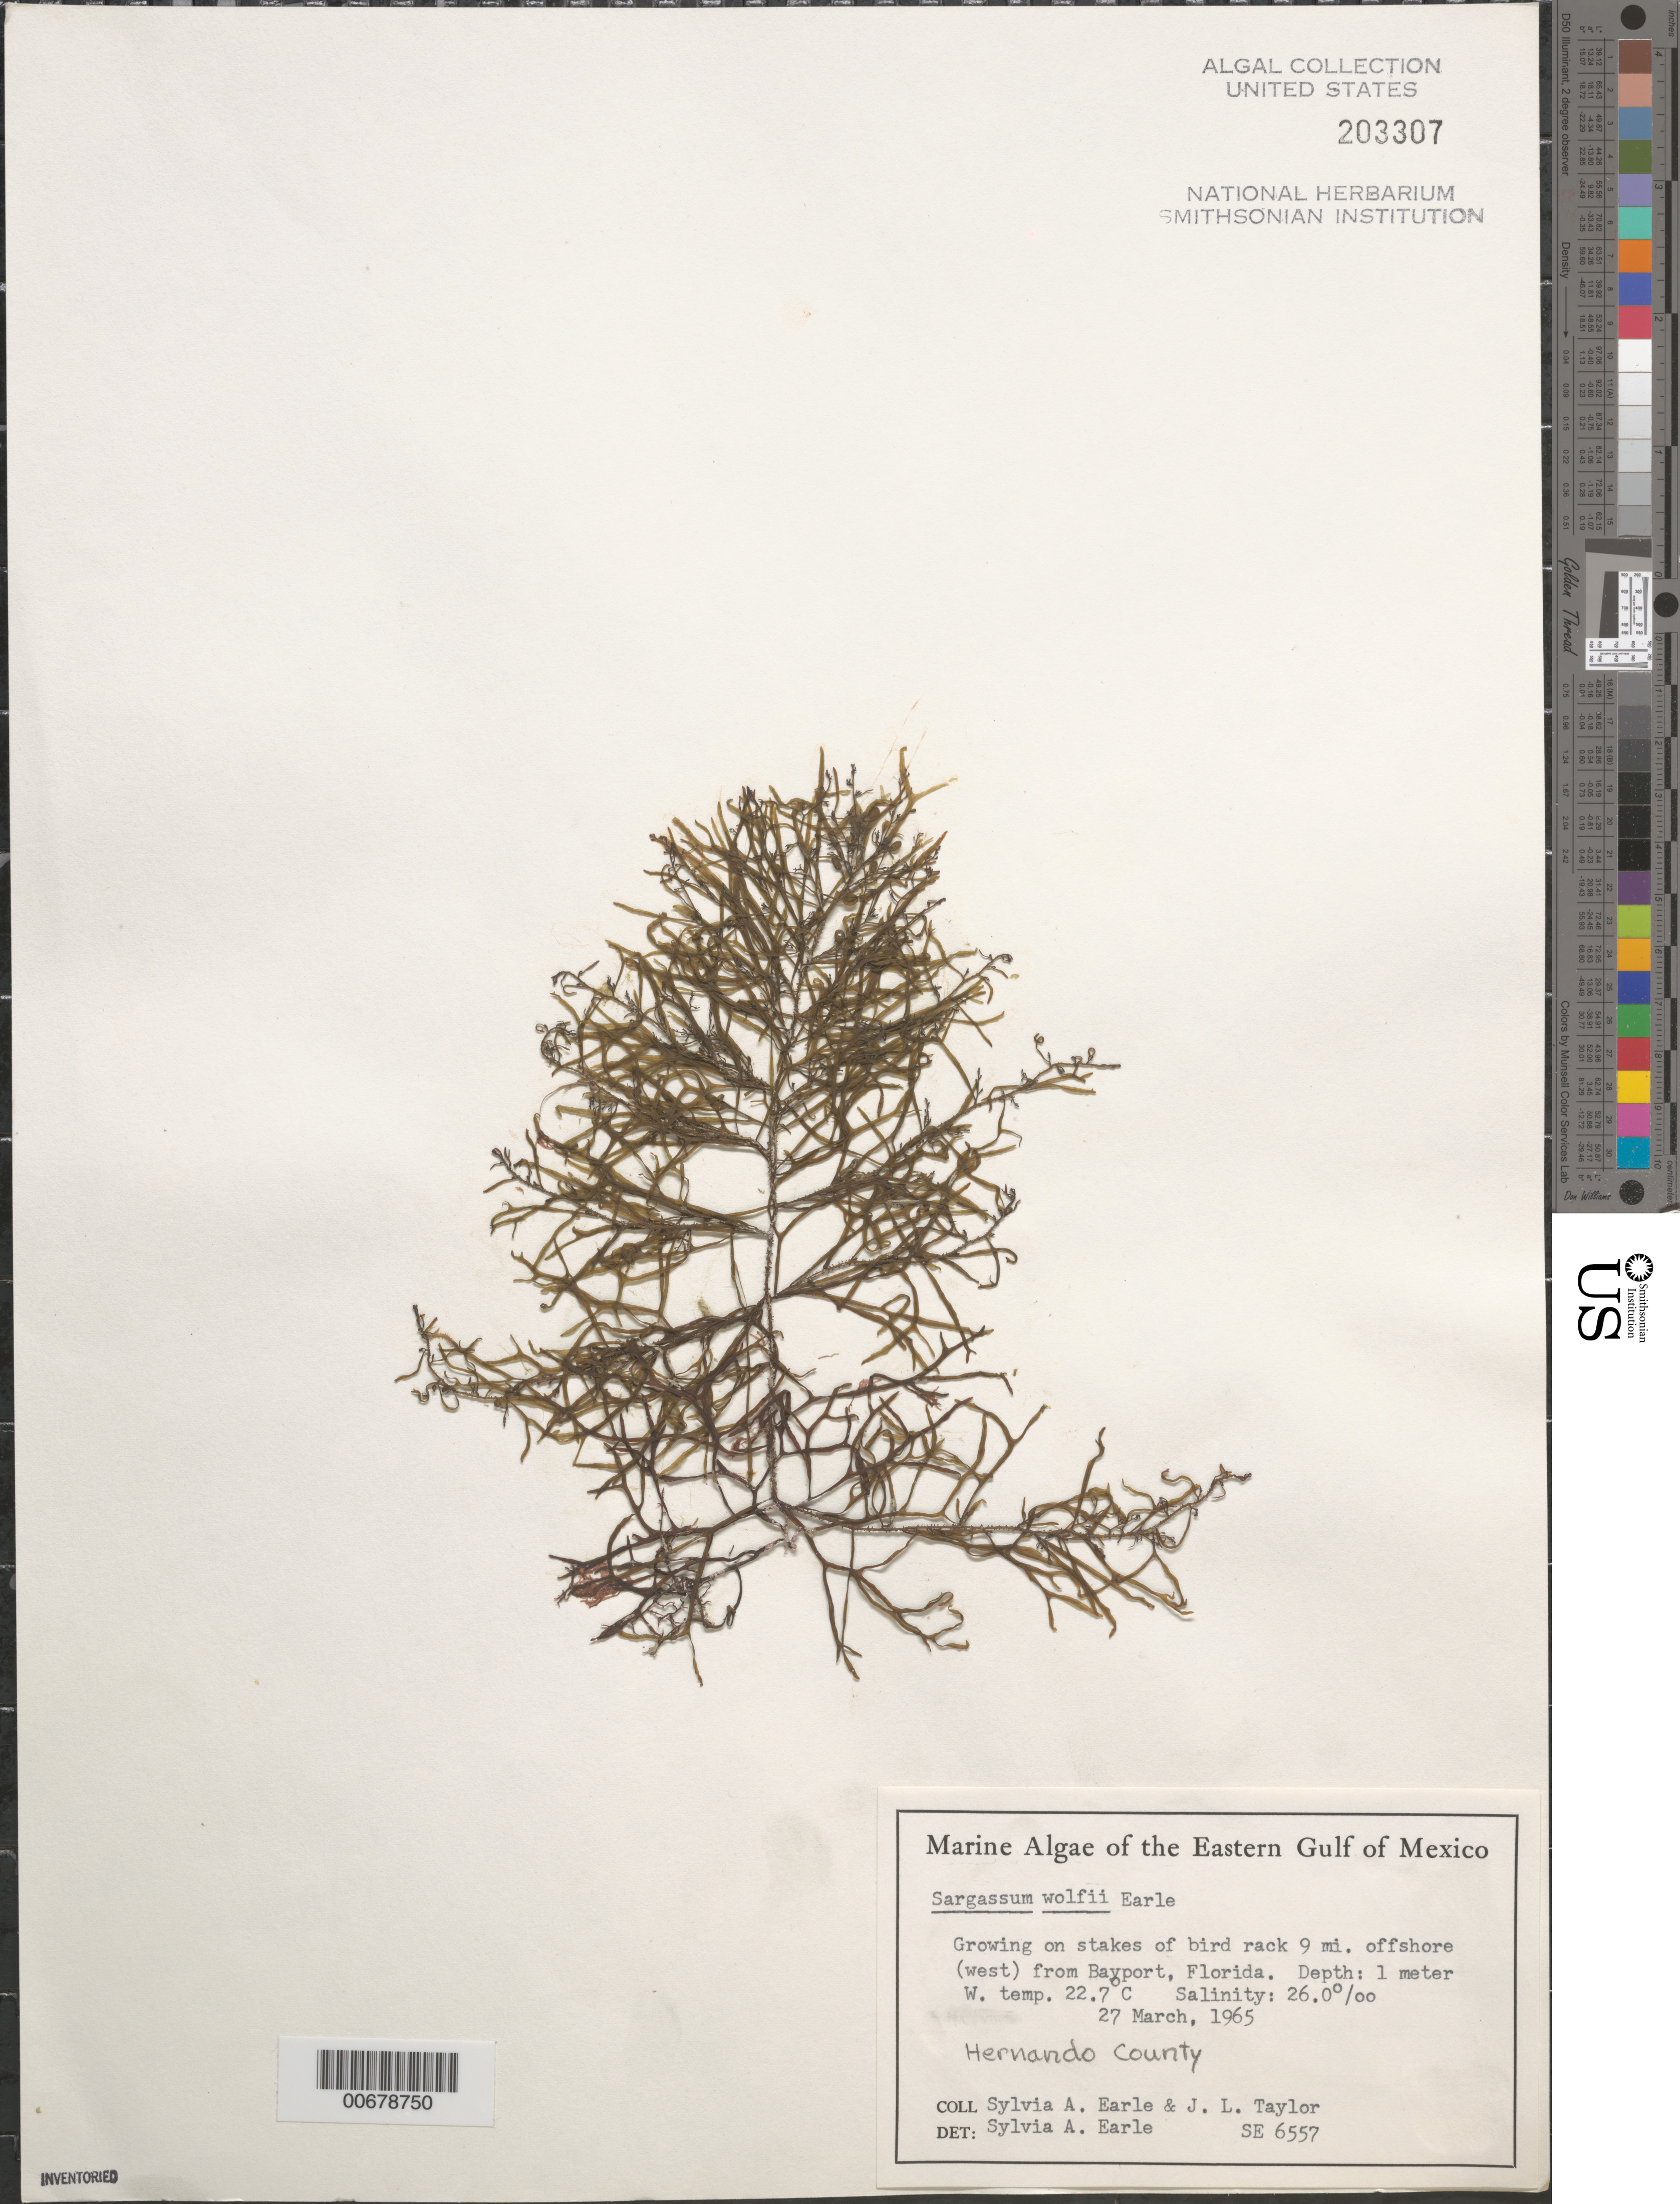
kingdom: Chromista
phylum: Ochrophyta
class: Phaeophyceae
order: Fucales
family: Sargassaceae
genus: Sargassum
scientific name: Sargassum wolfii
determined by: Earle, S. A.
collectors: S. A. Earle & J. L. Taylor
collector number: SE 6557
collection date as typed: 27 Mar 1965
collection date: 1965-03-27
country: United States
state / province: Florida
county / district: Hernando County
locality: Near bird rack 9 miles off (west of) Bayport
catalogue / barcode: US 203307